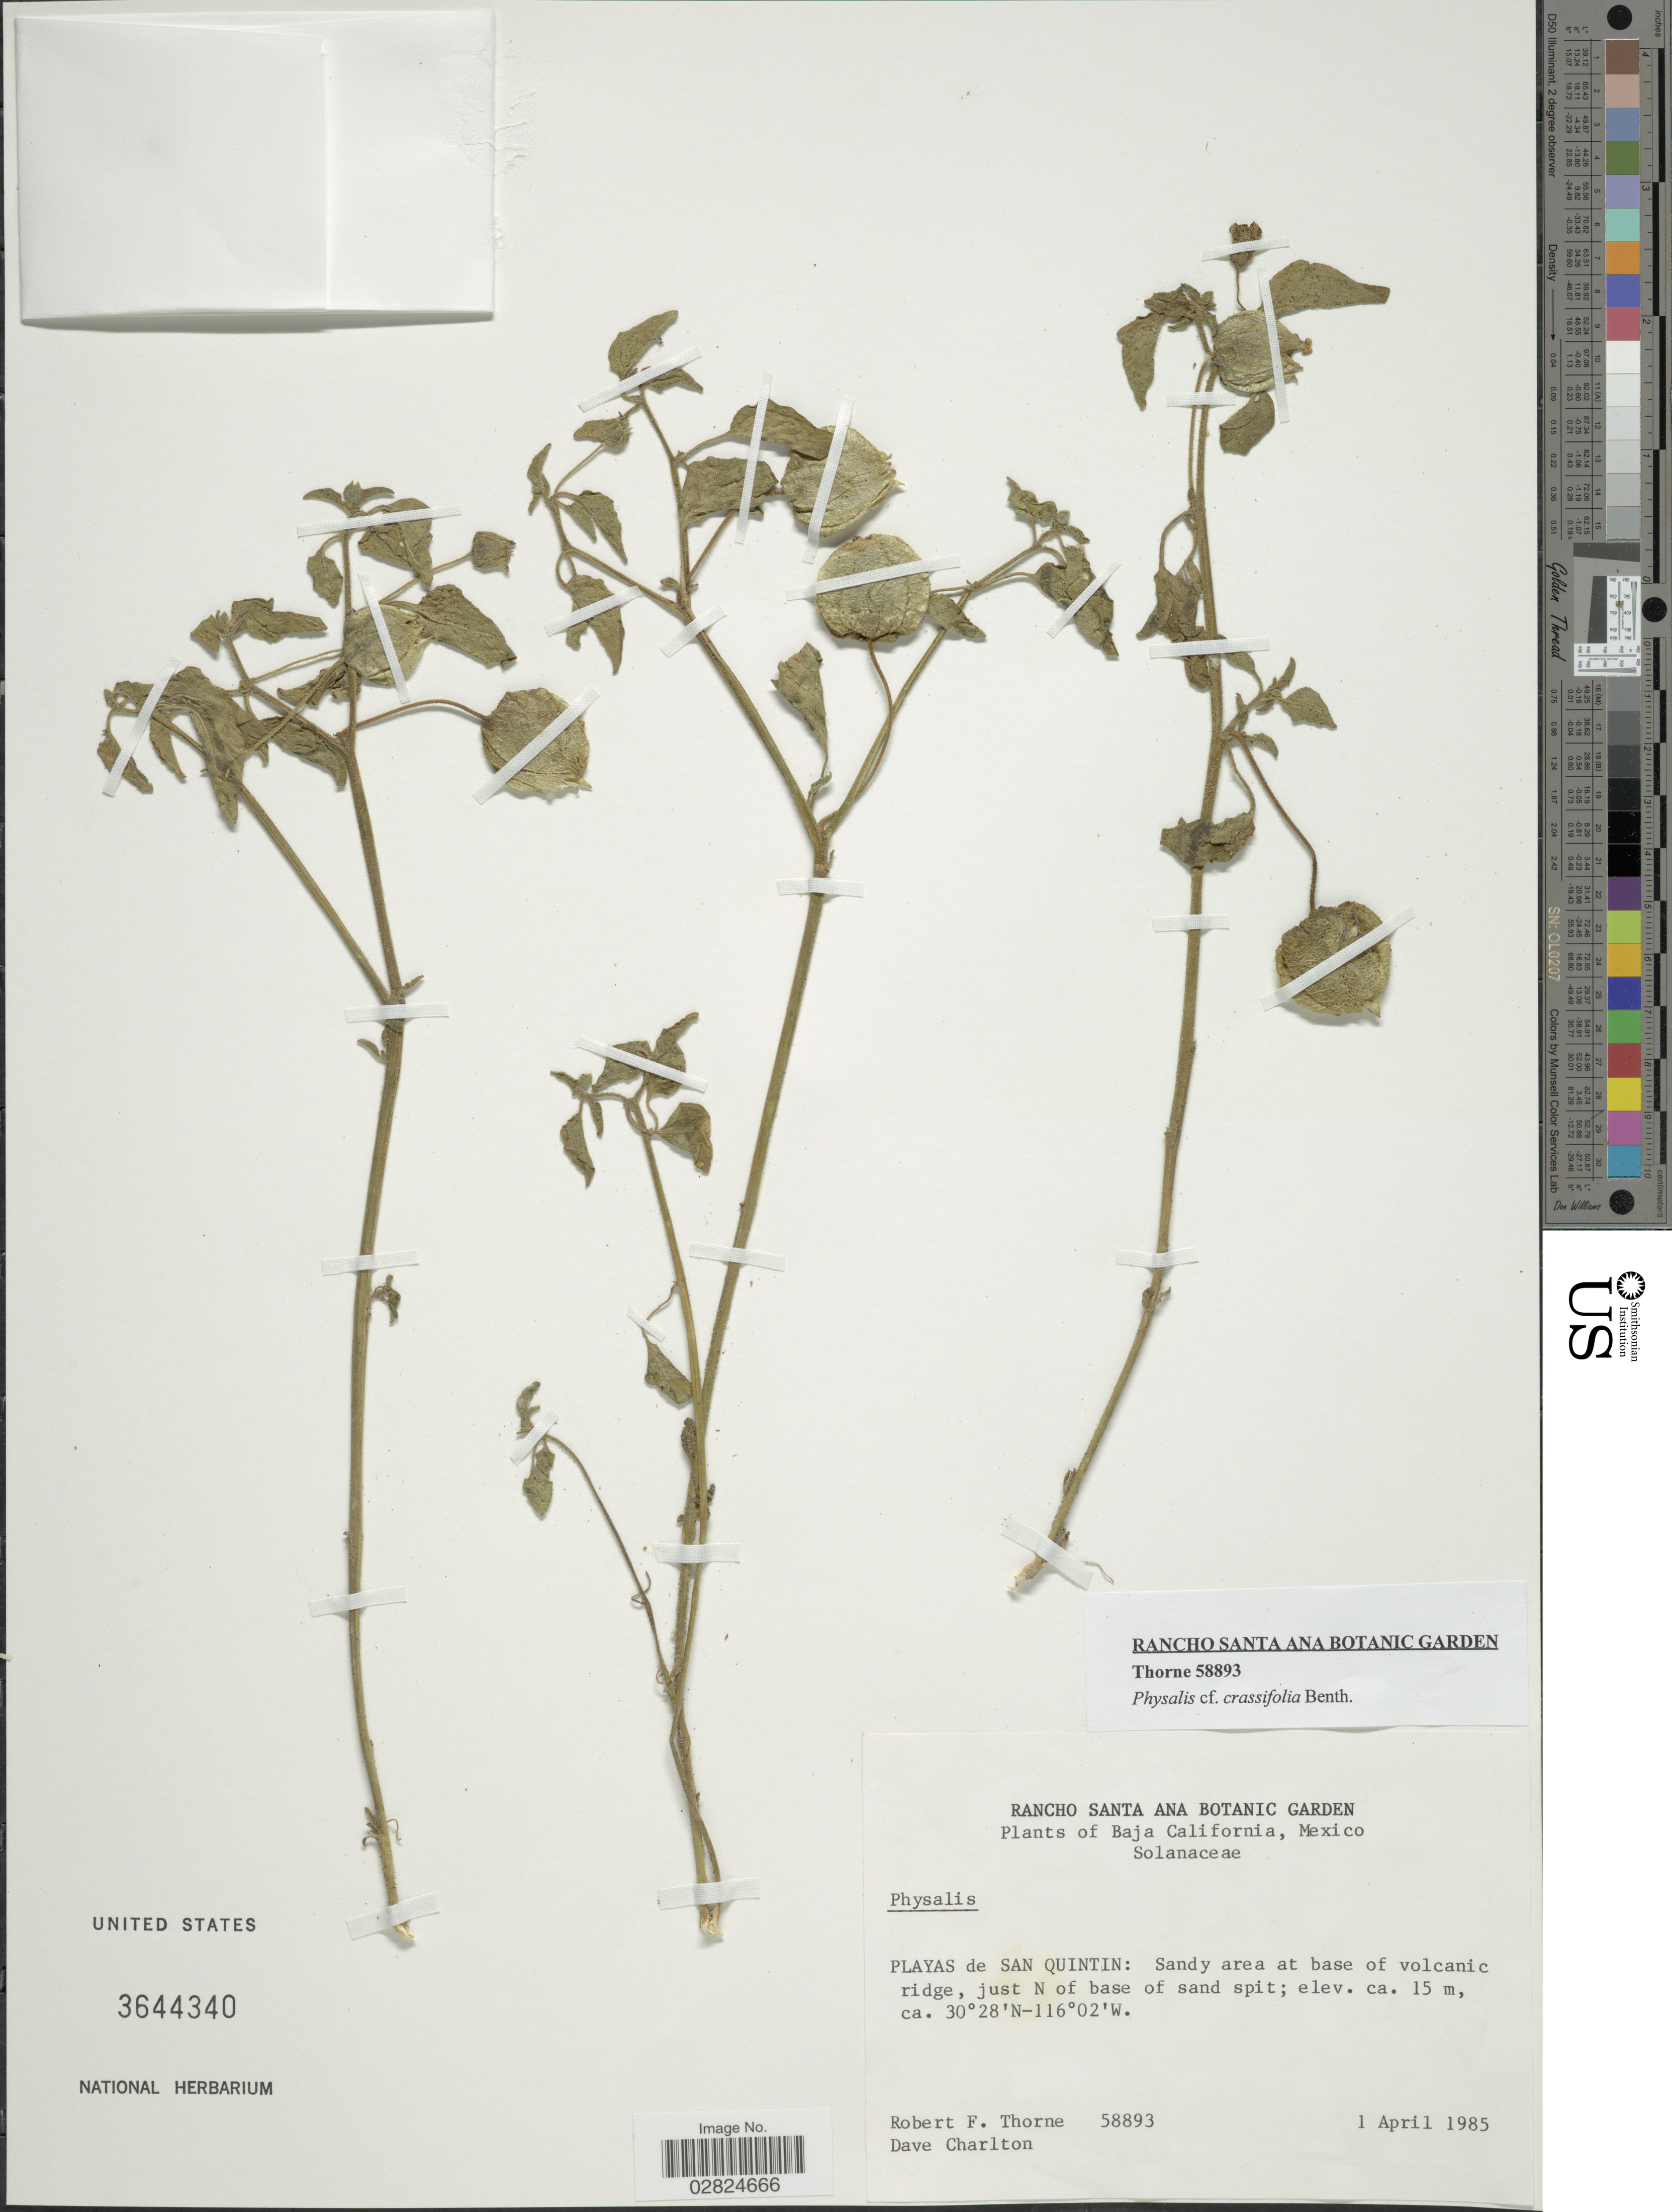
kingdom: Plantae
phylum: Tracheophyta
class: Magnoliopsida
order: Solanales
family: Solanaceae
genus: Physalis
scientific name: Physalis crassifolia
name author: Benth.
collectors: R. F. Thorne & D. Charlton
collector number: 58893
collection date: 1985-04-01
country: Mexico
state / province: Baja California Norte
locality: Playas de San Quintin: Sandy area at base of volcanic ridge, just N of base of sand spit.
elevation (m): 15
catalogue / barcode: US 3644340